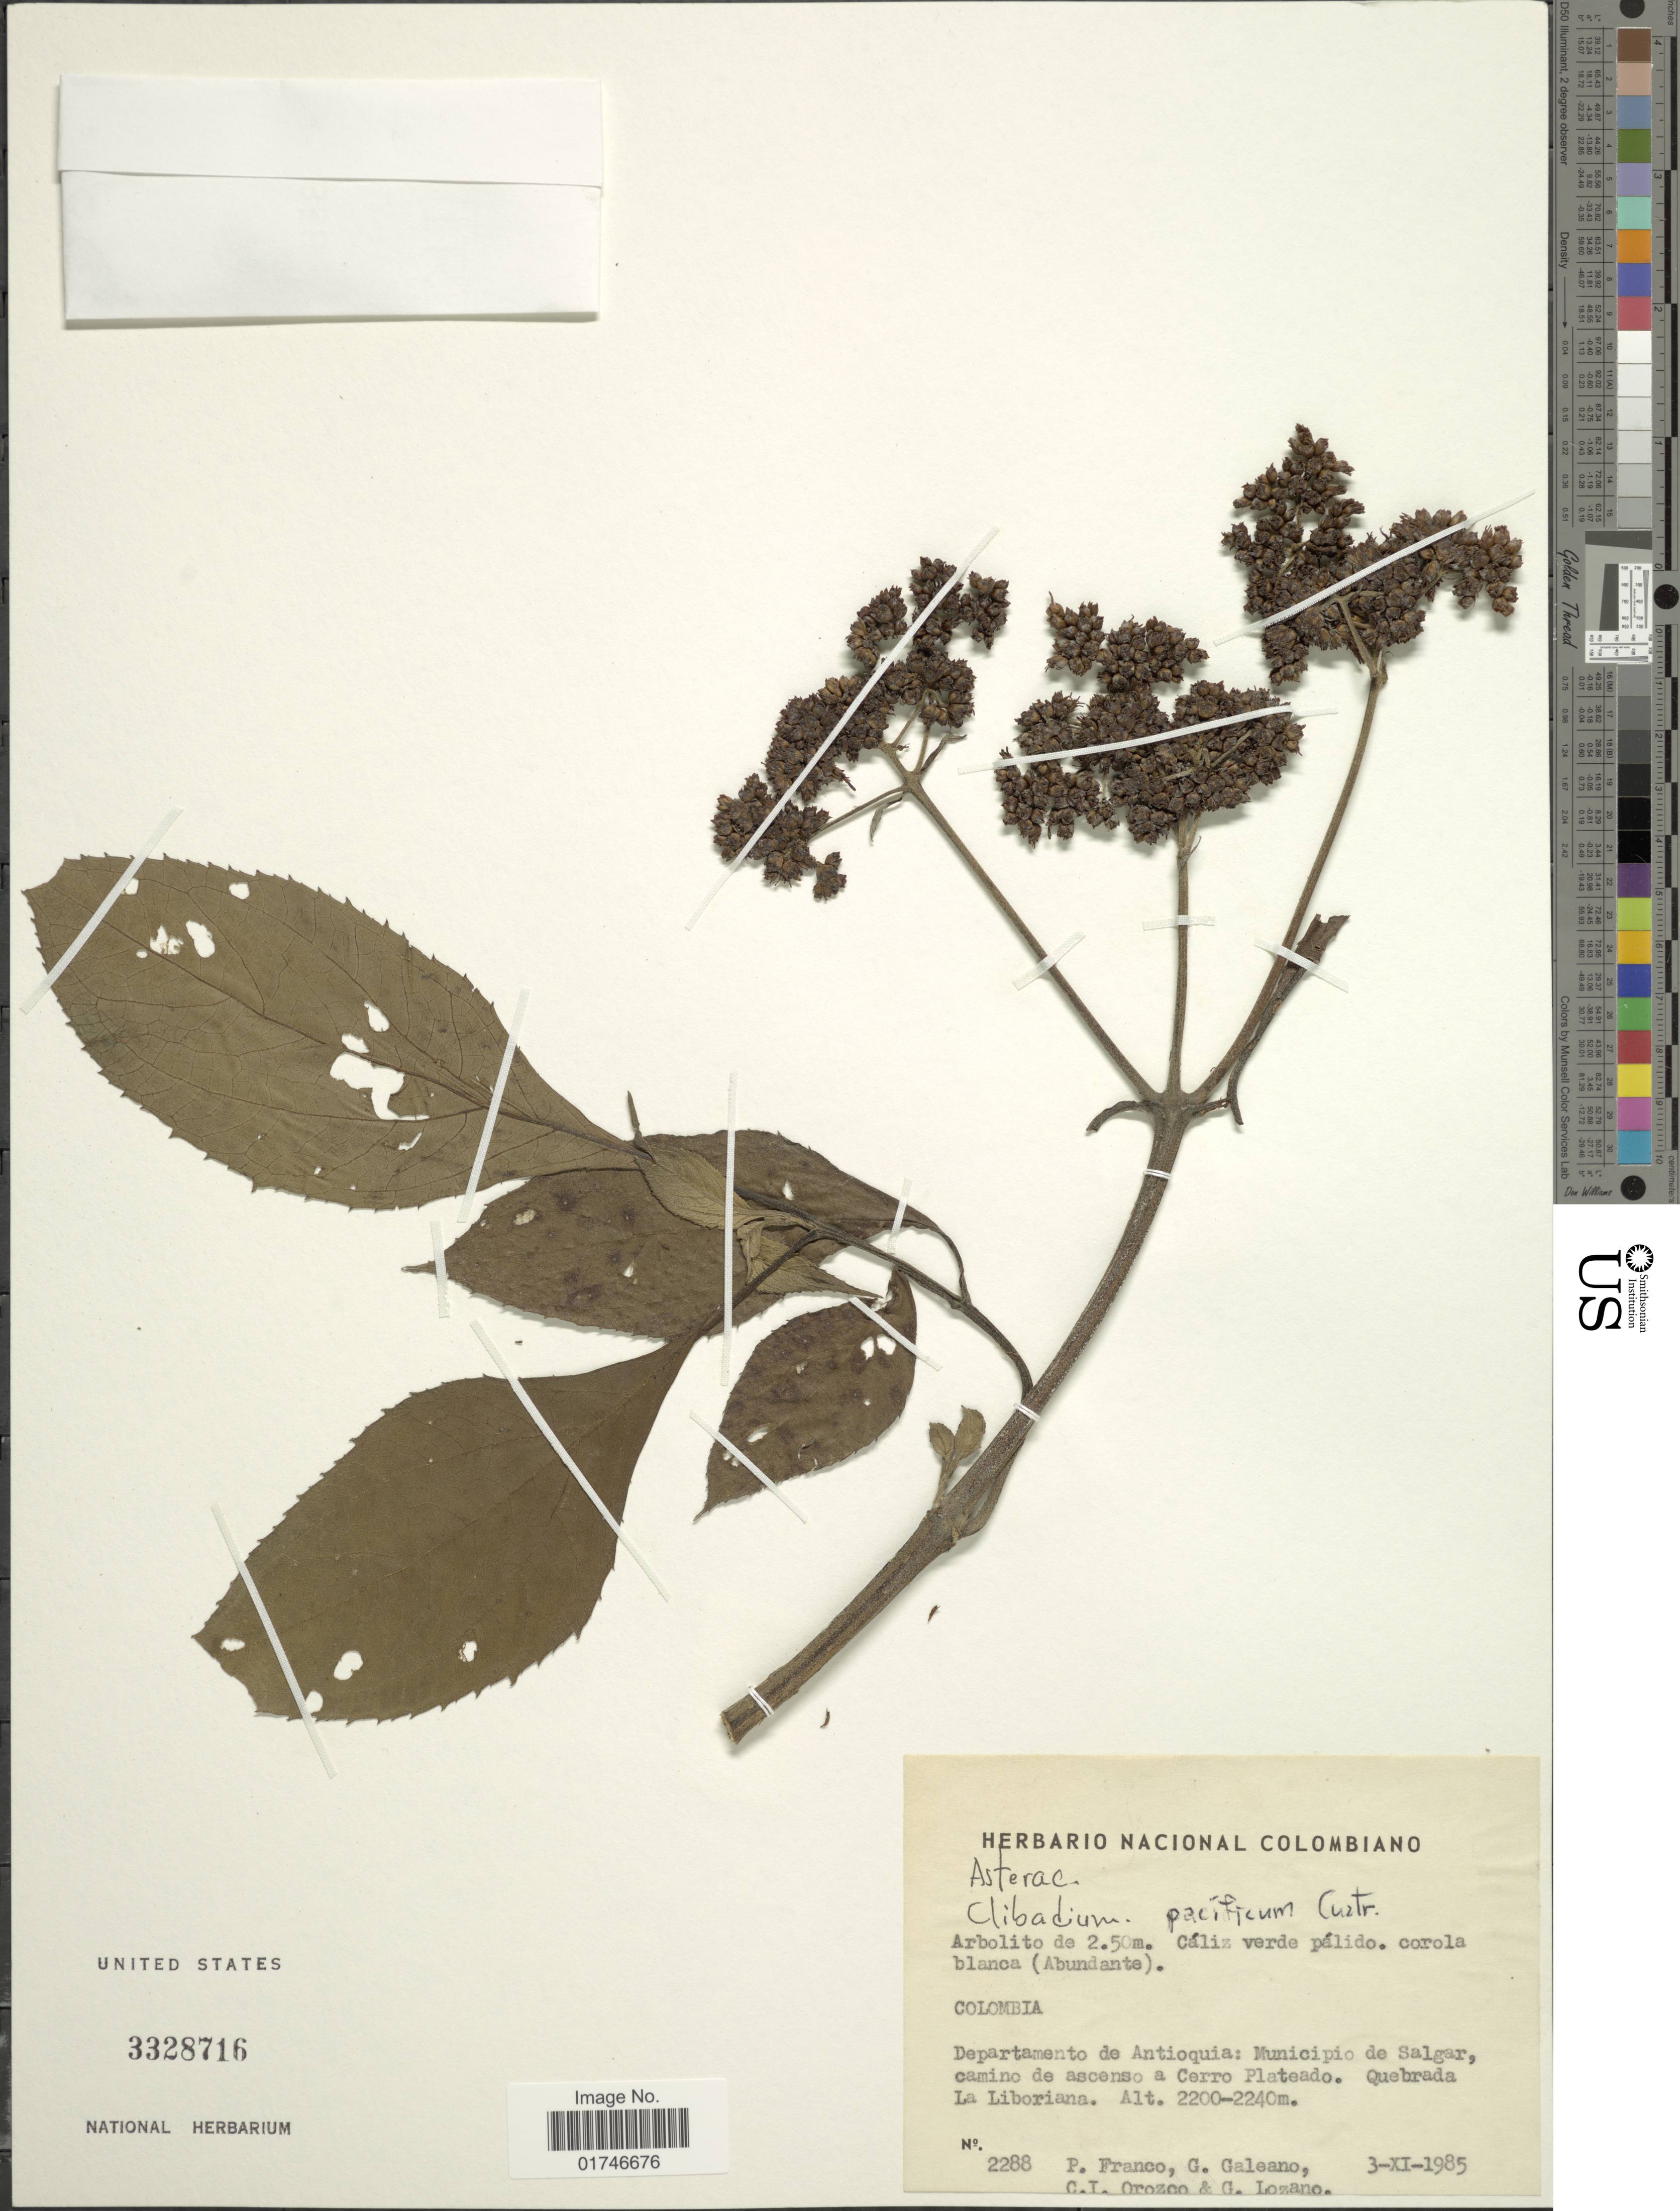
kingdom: Plantae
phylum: Tracheophyta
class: Magnoliopsida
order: Asterales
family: Asteraceae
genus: Clibadium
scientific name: Clibadium pacificum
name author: Cuatrec.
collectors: P. Franco, G. A. Galeano, C. I. Orozco & G. Lozano-Contreras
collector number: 2288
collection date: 1985-11-03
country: Colombia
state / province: Antioquia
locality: Colombia. Departamento de Antioquia: Municipio de Salgar, camino de ascenso a Cerro Plateado. Quebrada La Liboriana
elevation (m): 2200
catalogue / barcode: US 3328716